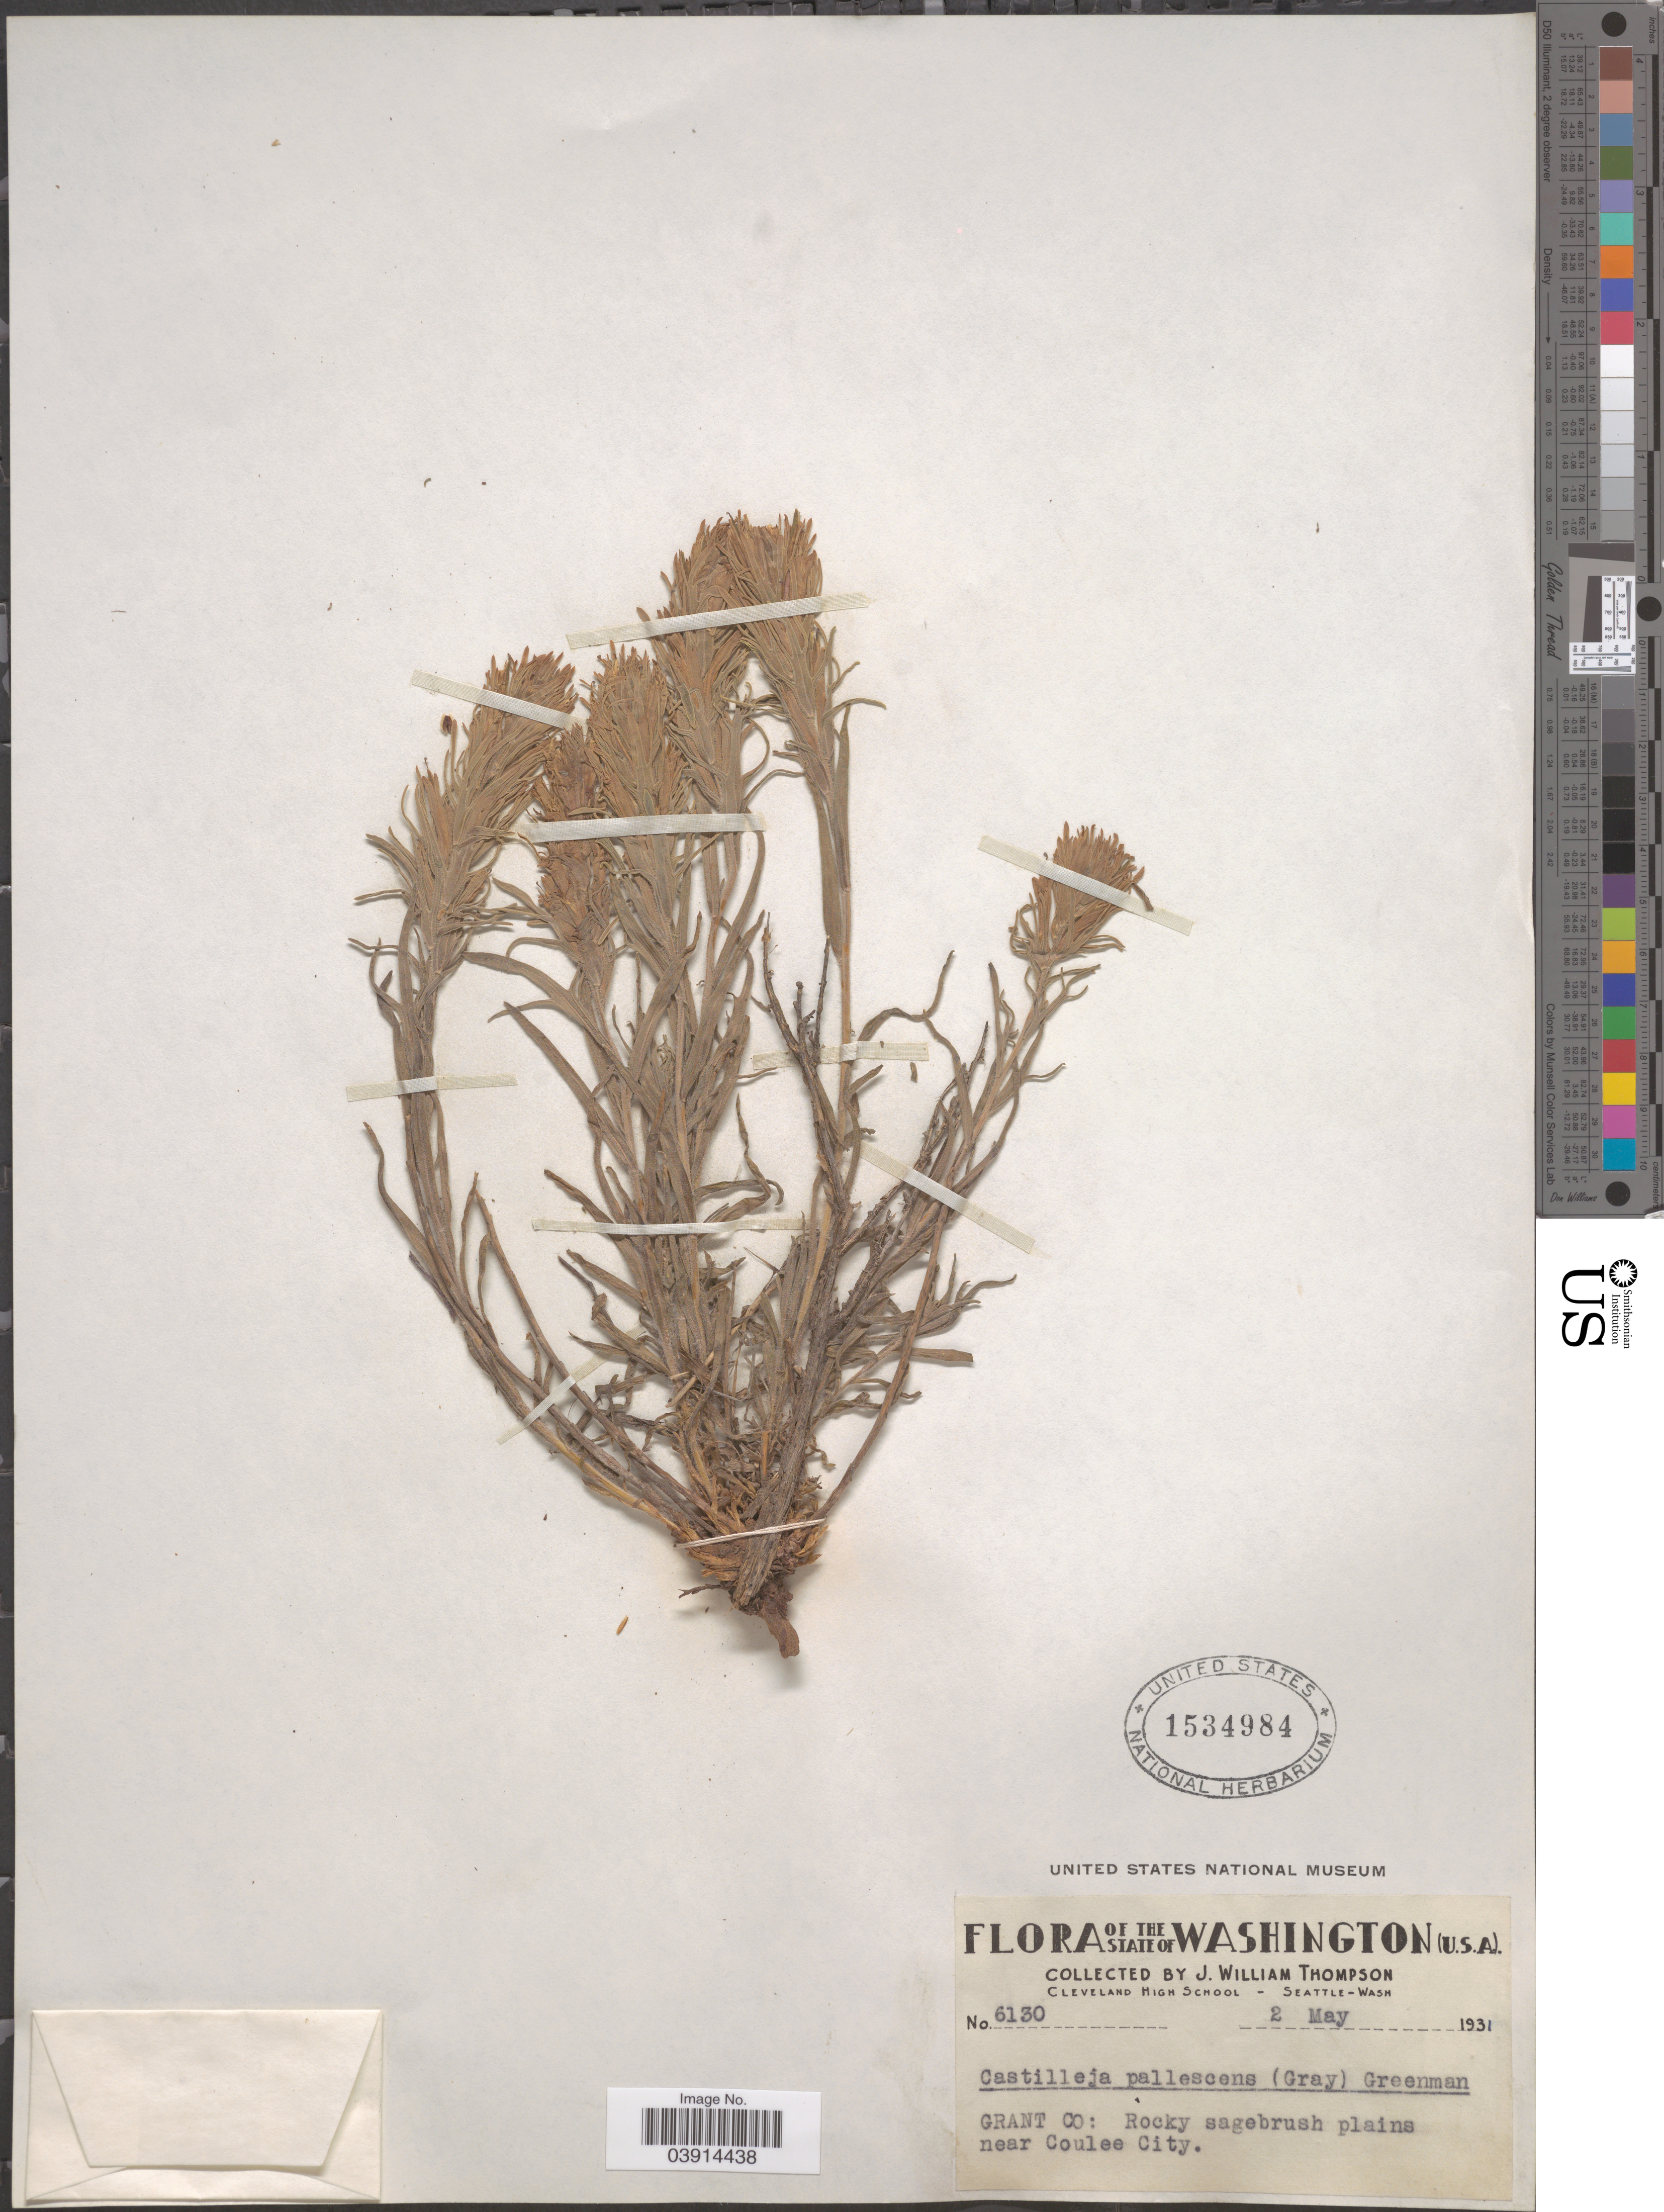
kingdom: Plantae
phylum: Tracheophyta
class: Magnoliopsida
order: Lamiales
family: Orobanchaceae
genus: Castilleja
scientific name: Castilleja thompsonii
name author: Pennell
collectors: J. W. Thompson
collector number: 6130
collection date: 1931-05-02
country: United States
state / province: Washington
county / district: Grant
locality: Grant Co: Rocky sagebrush plains near Coulee City.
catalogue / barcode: US 1534984